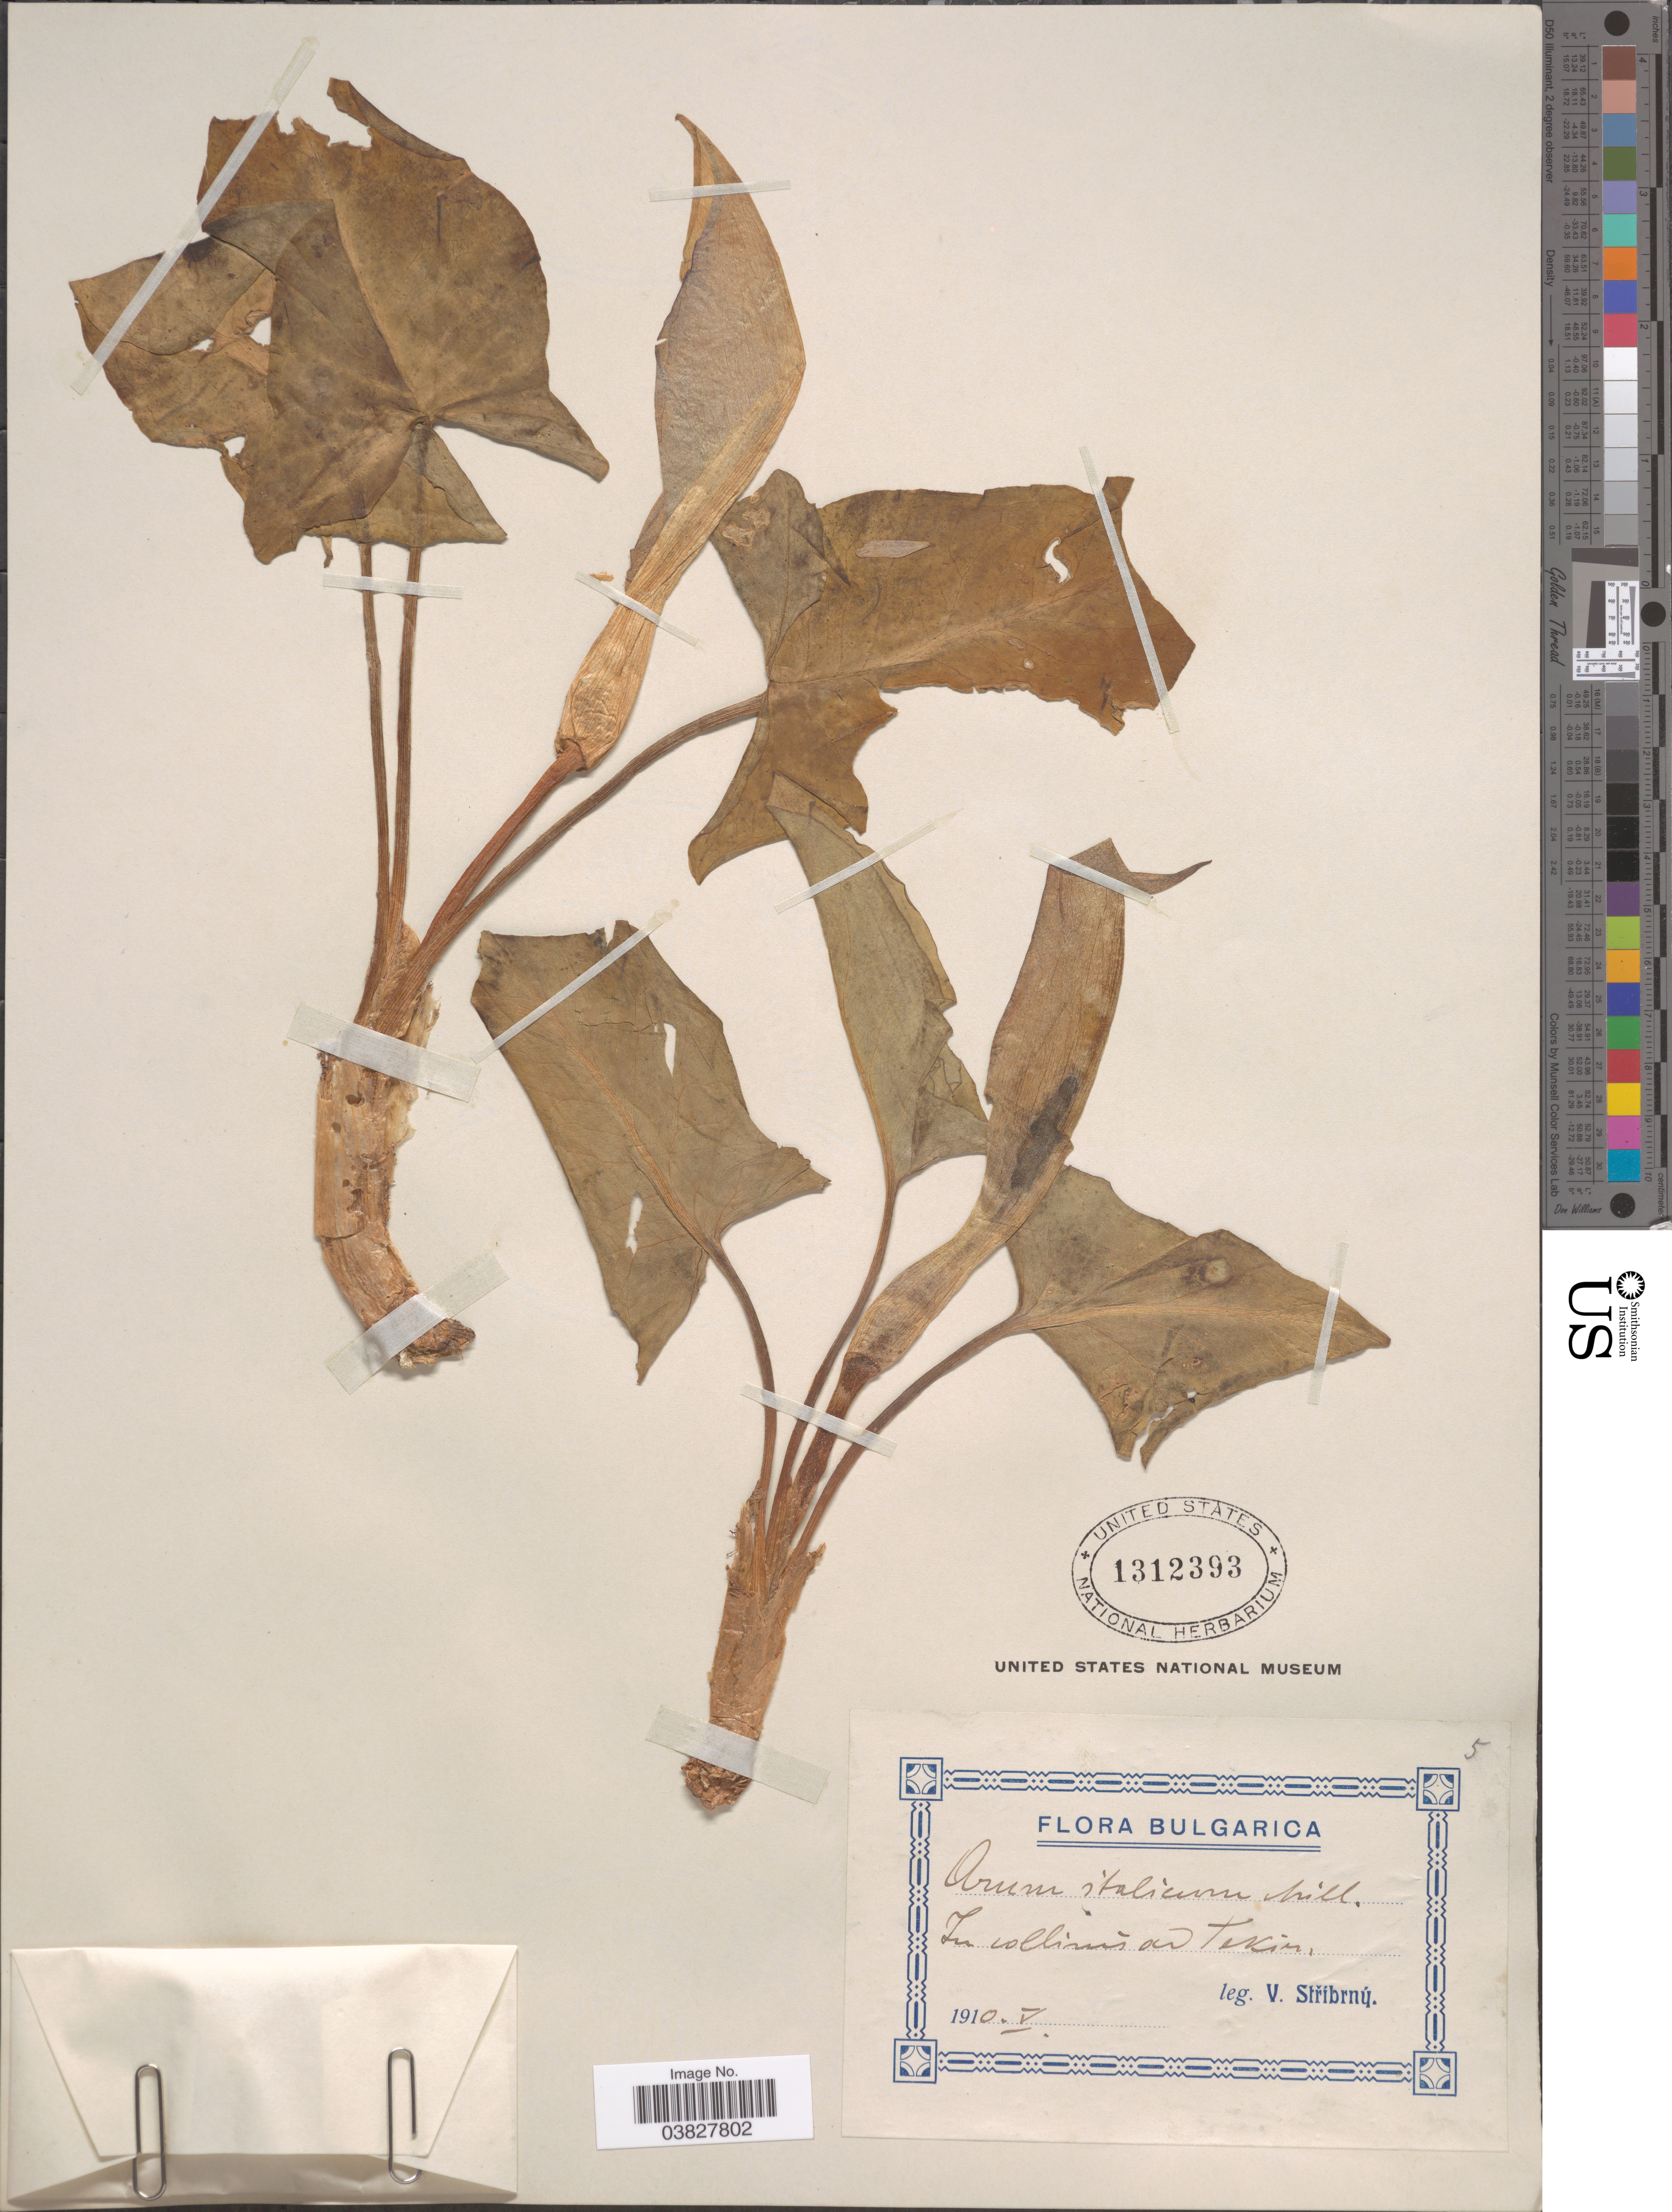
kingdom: Plantae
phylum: Tracheophyta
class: Liliopsida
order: Alismatales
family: Araceae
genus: Arum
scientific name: Arum italicum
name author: Mill.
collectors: V. Stribrny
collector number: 5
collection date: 1910-05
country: Bulgaria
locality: In collinis ad Tekin. [interpreted]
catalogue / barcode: US 1312393